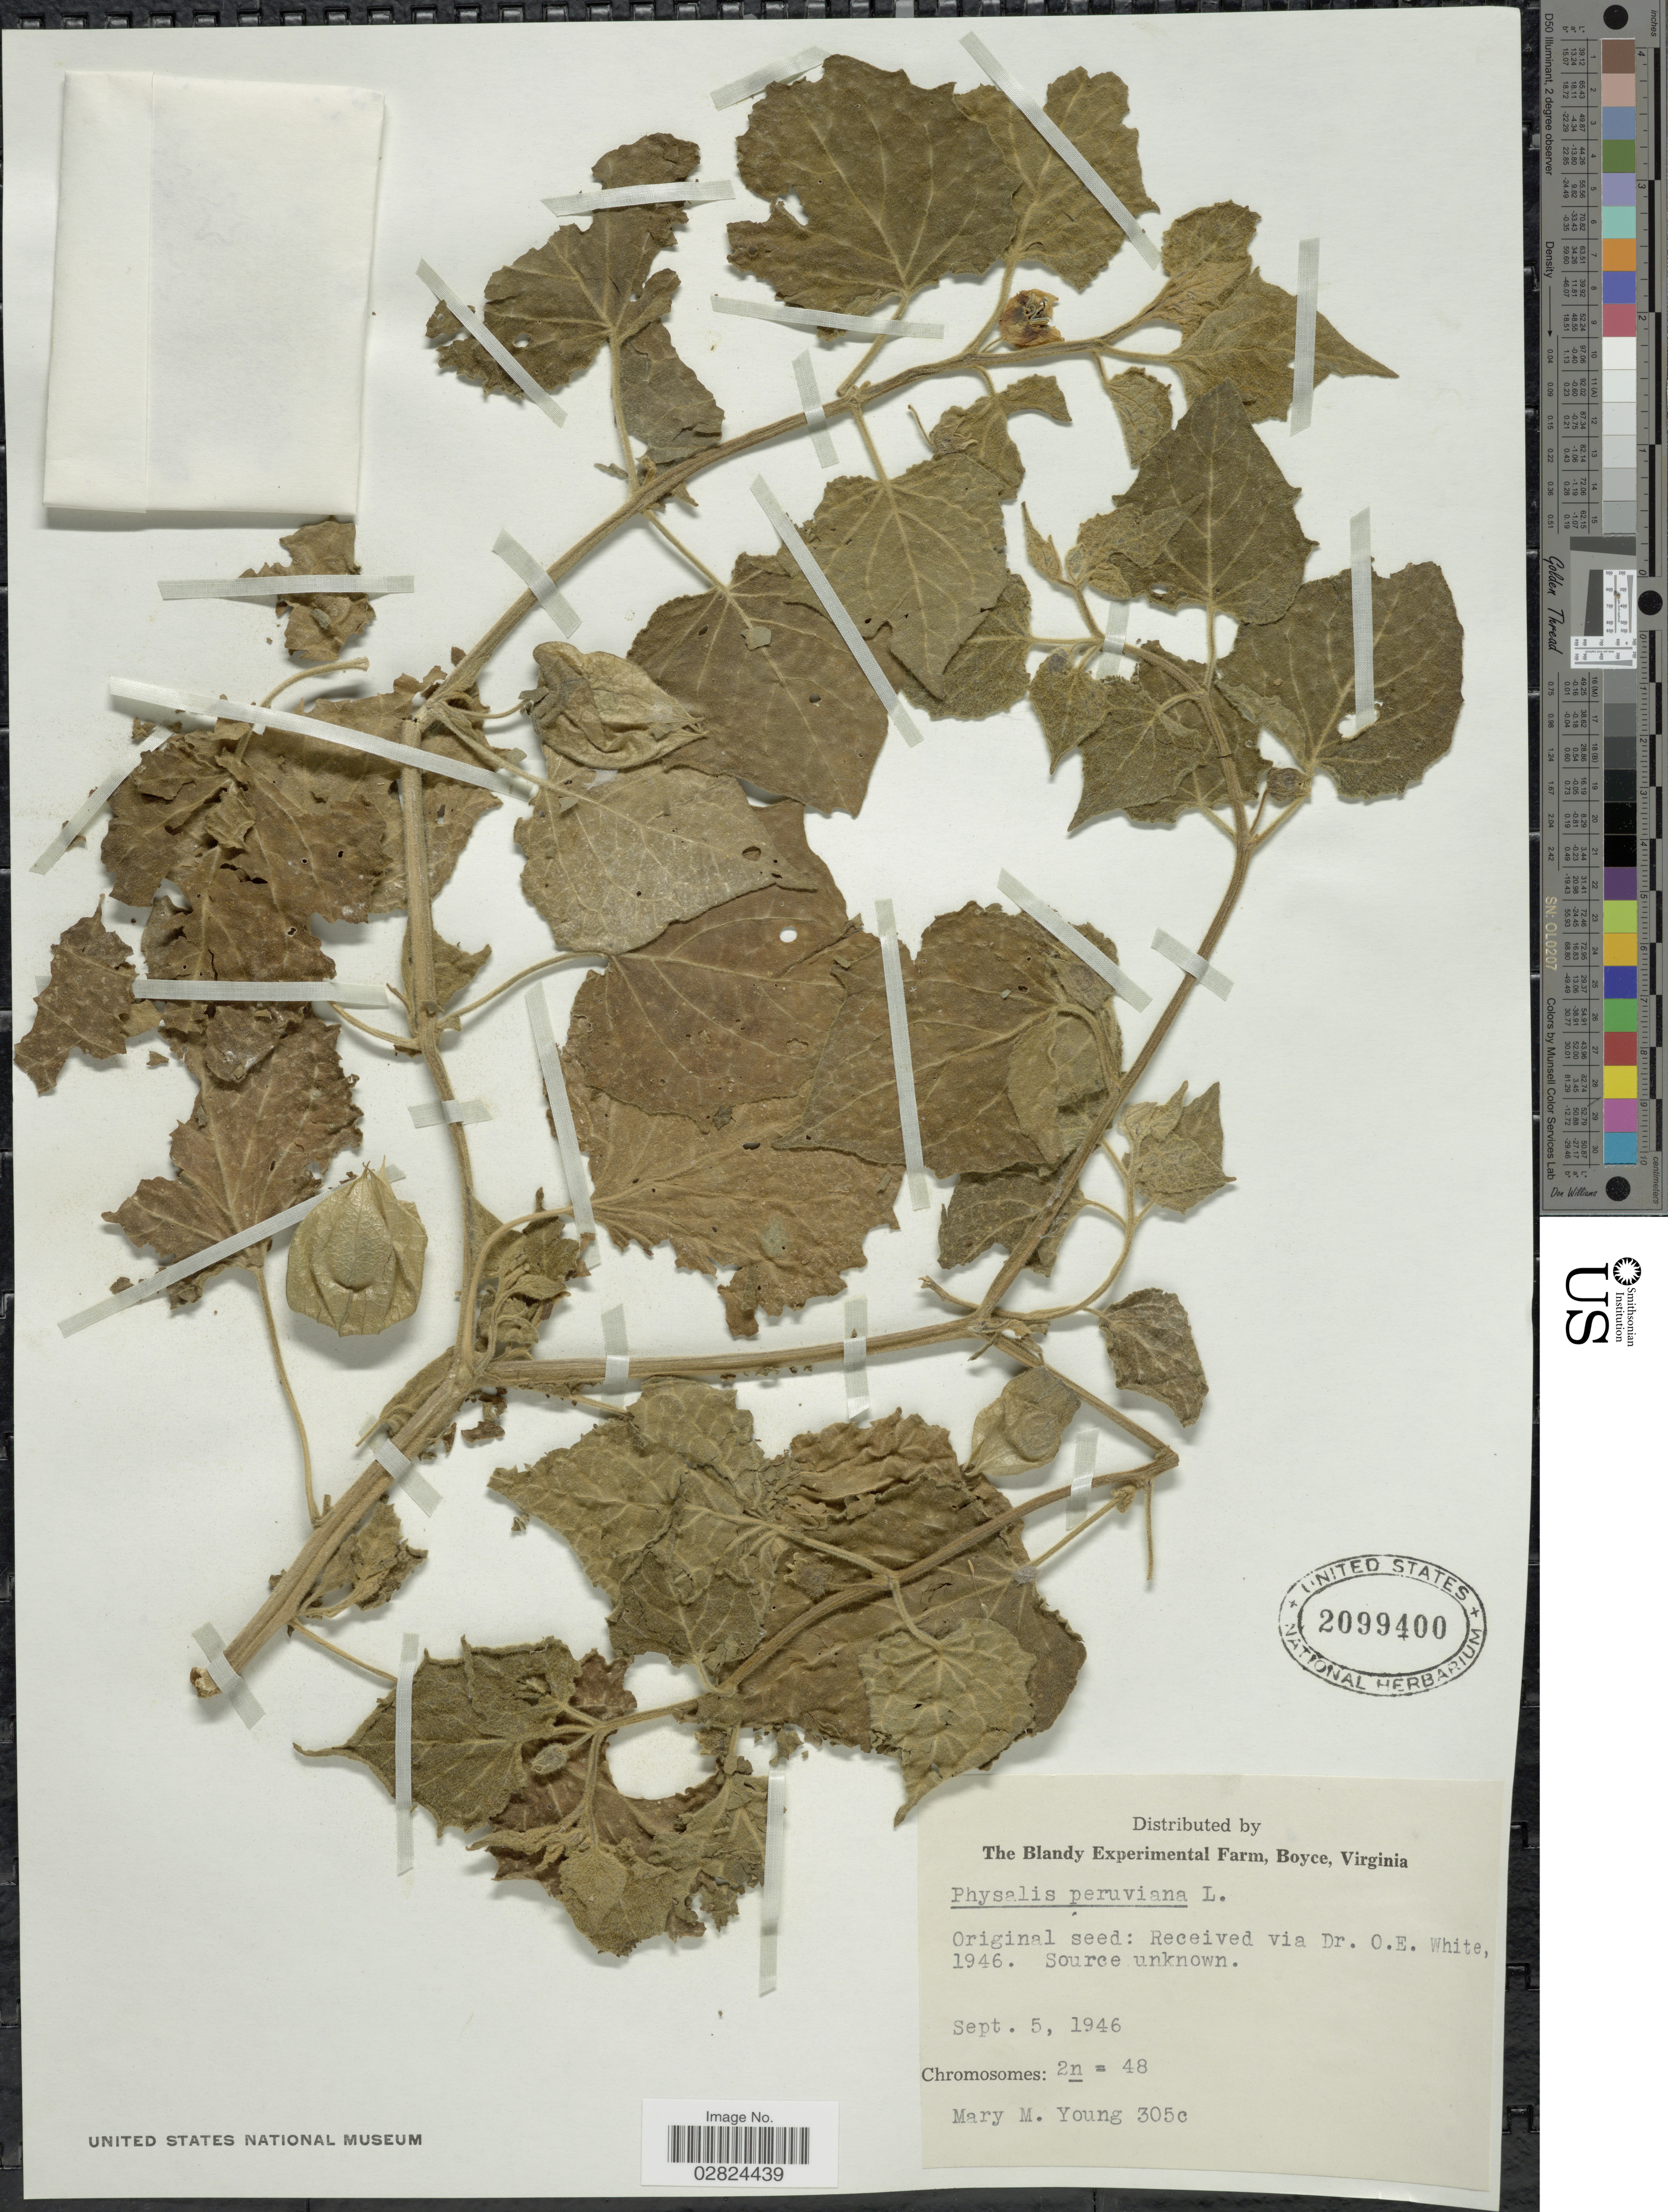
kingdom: Plantae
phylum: Tracheophyta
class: Magnoliopsida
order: Solanales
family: Solanaceae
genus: Physalis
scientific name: Physalis peruviana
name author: L.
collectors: M. Young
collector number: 305c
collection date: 1946-09-05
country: United States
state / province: Virginia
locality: The Blandy Experimental Farm, Boyce.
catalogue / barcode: US 2099400